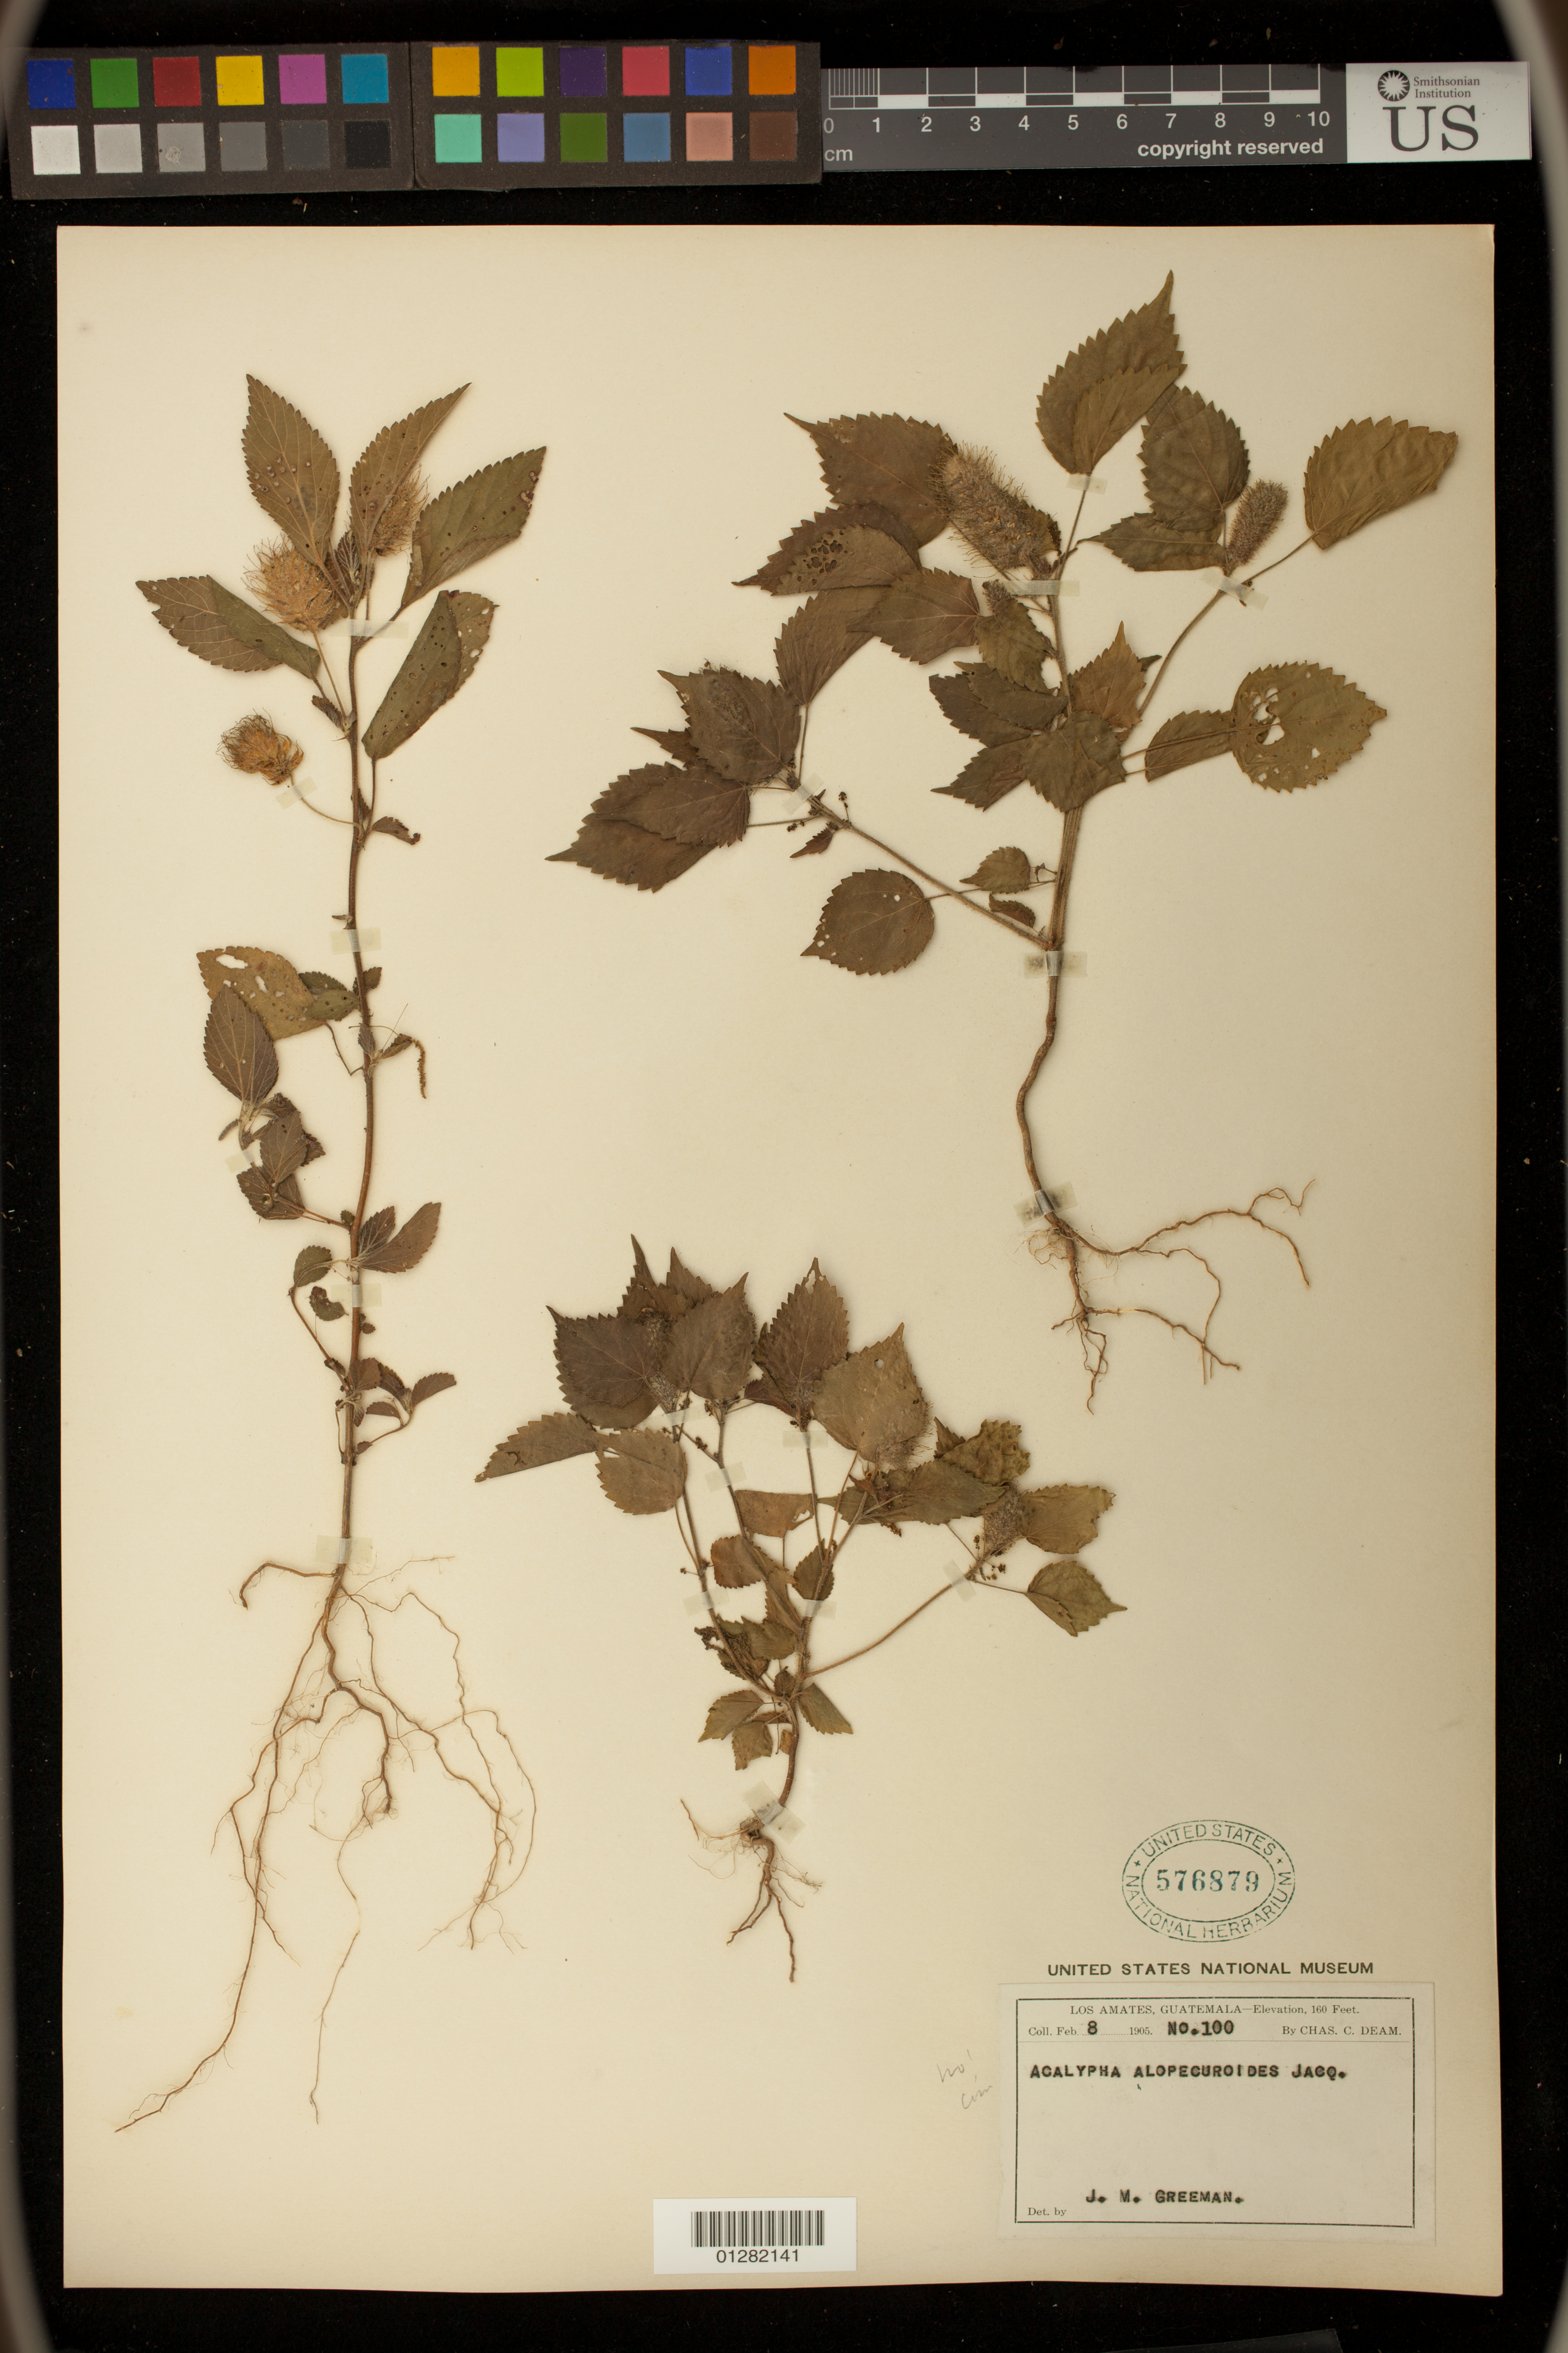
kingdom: Plantae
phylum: Tracheophyta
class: Magnoliopsida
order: Malpighiales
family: Euphorbiaceae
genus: Acalypha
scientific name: Acalypha arvensis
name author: Poepp.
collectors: C. C. Deam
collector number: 100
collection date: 1905-02-08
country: Guatemala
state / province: Izabal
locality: Los Amates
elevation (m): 49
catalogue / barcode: US 576879